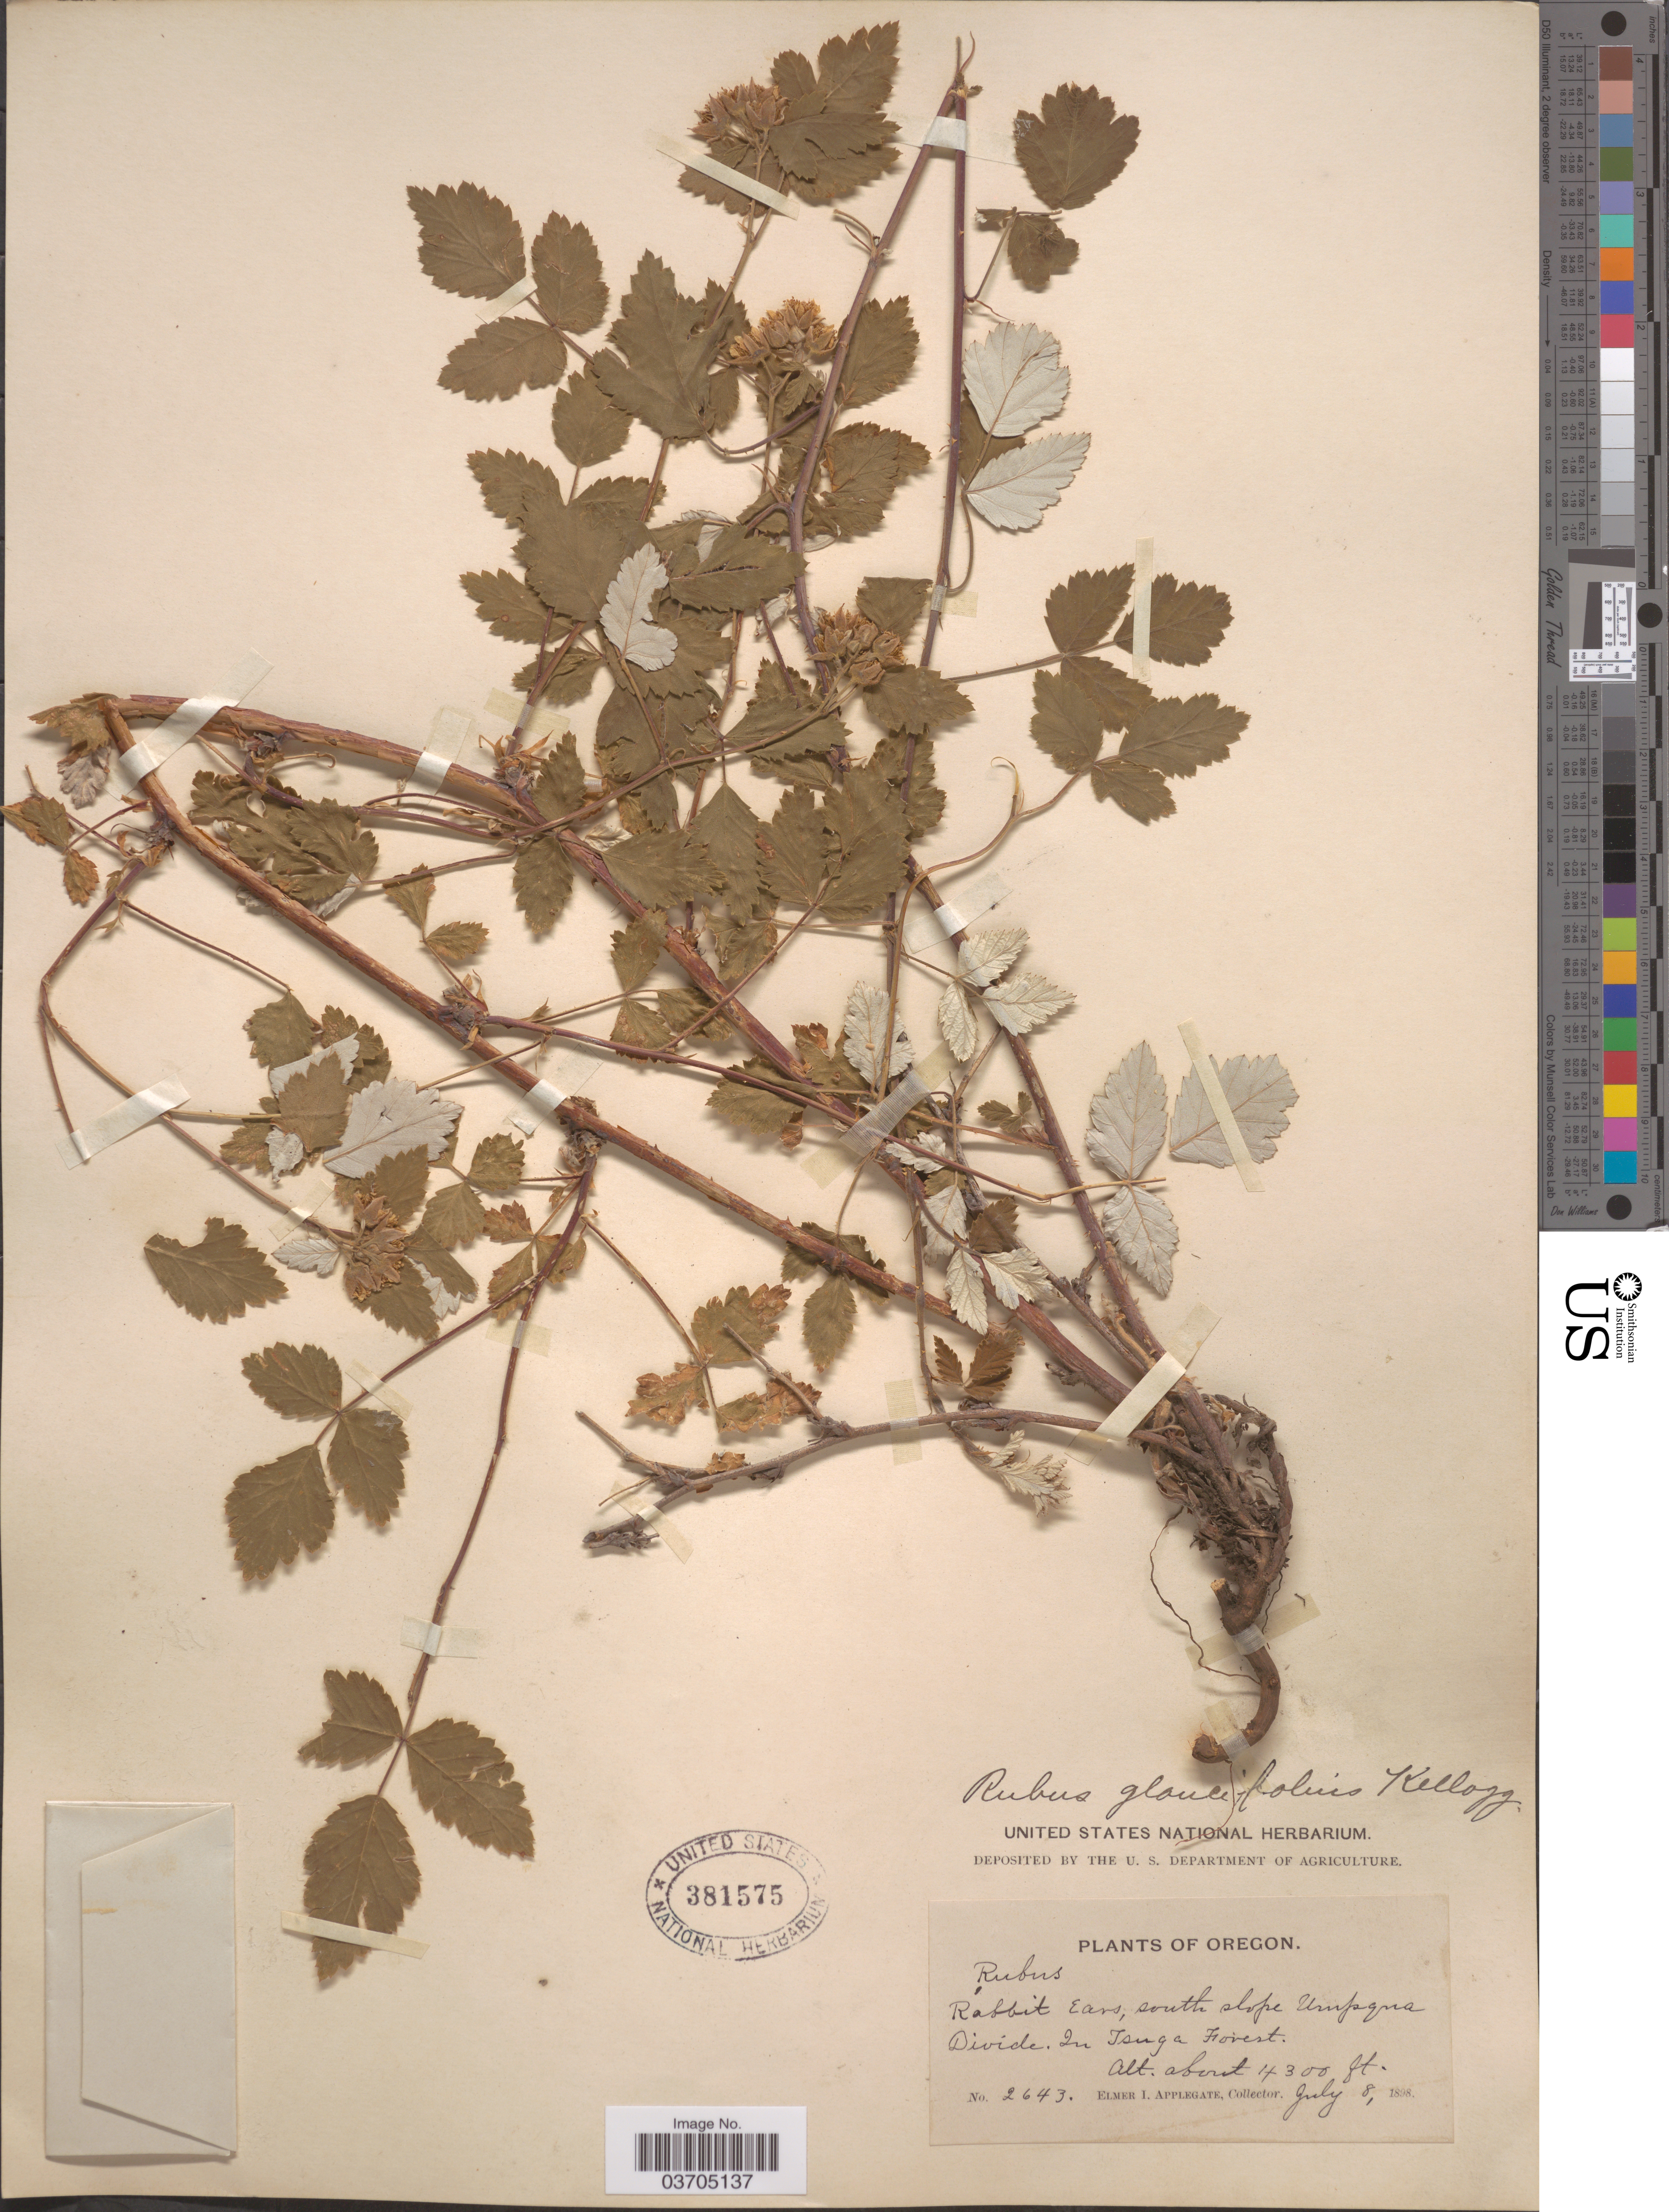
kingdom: Plantae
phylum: Tracheophyta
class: Magnoliopsida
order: Rosales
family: Rosaceae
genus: Rubus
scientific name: Rubus glaucifolius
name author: Kellogg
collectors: E. I. Applegate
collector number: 2643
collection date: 1898-07-08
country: United States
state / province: Oregon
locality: Rabbit Ears, south of slope Umpqua Divide. In Tsuga Forest.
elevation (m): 1311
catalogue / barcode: US 381575